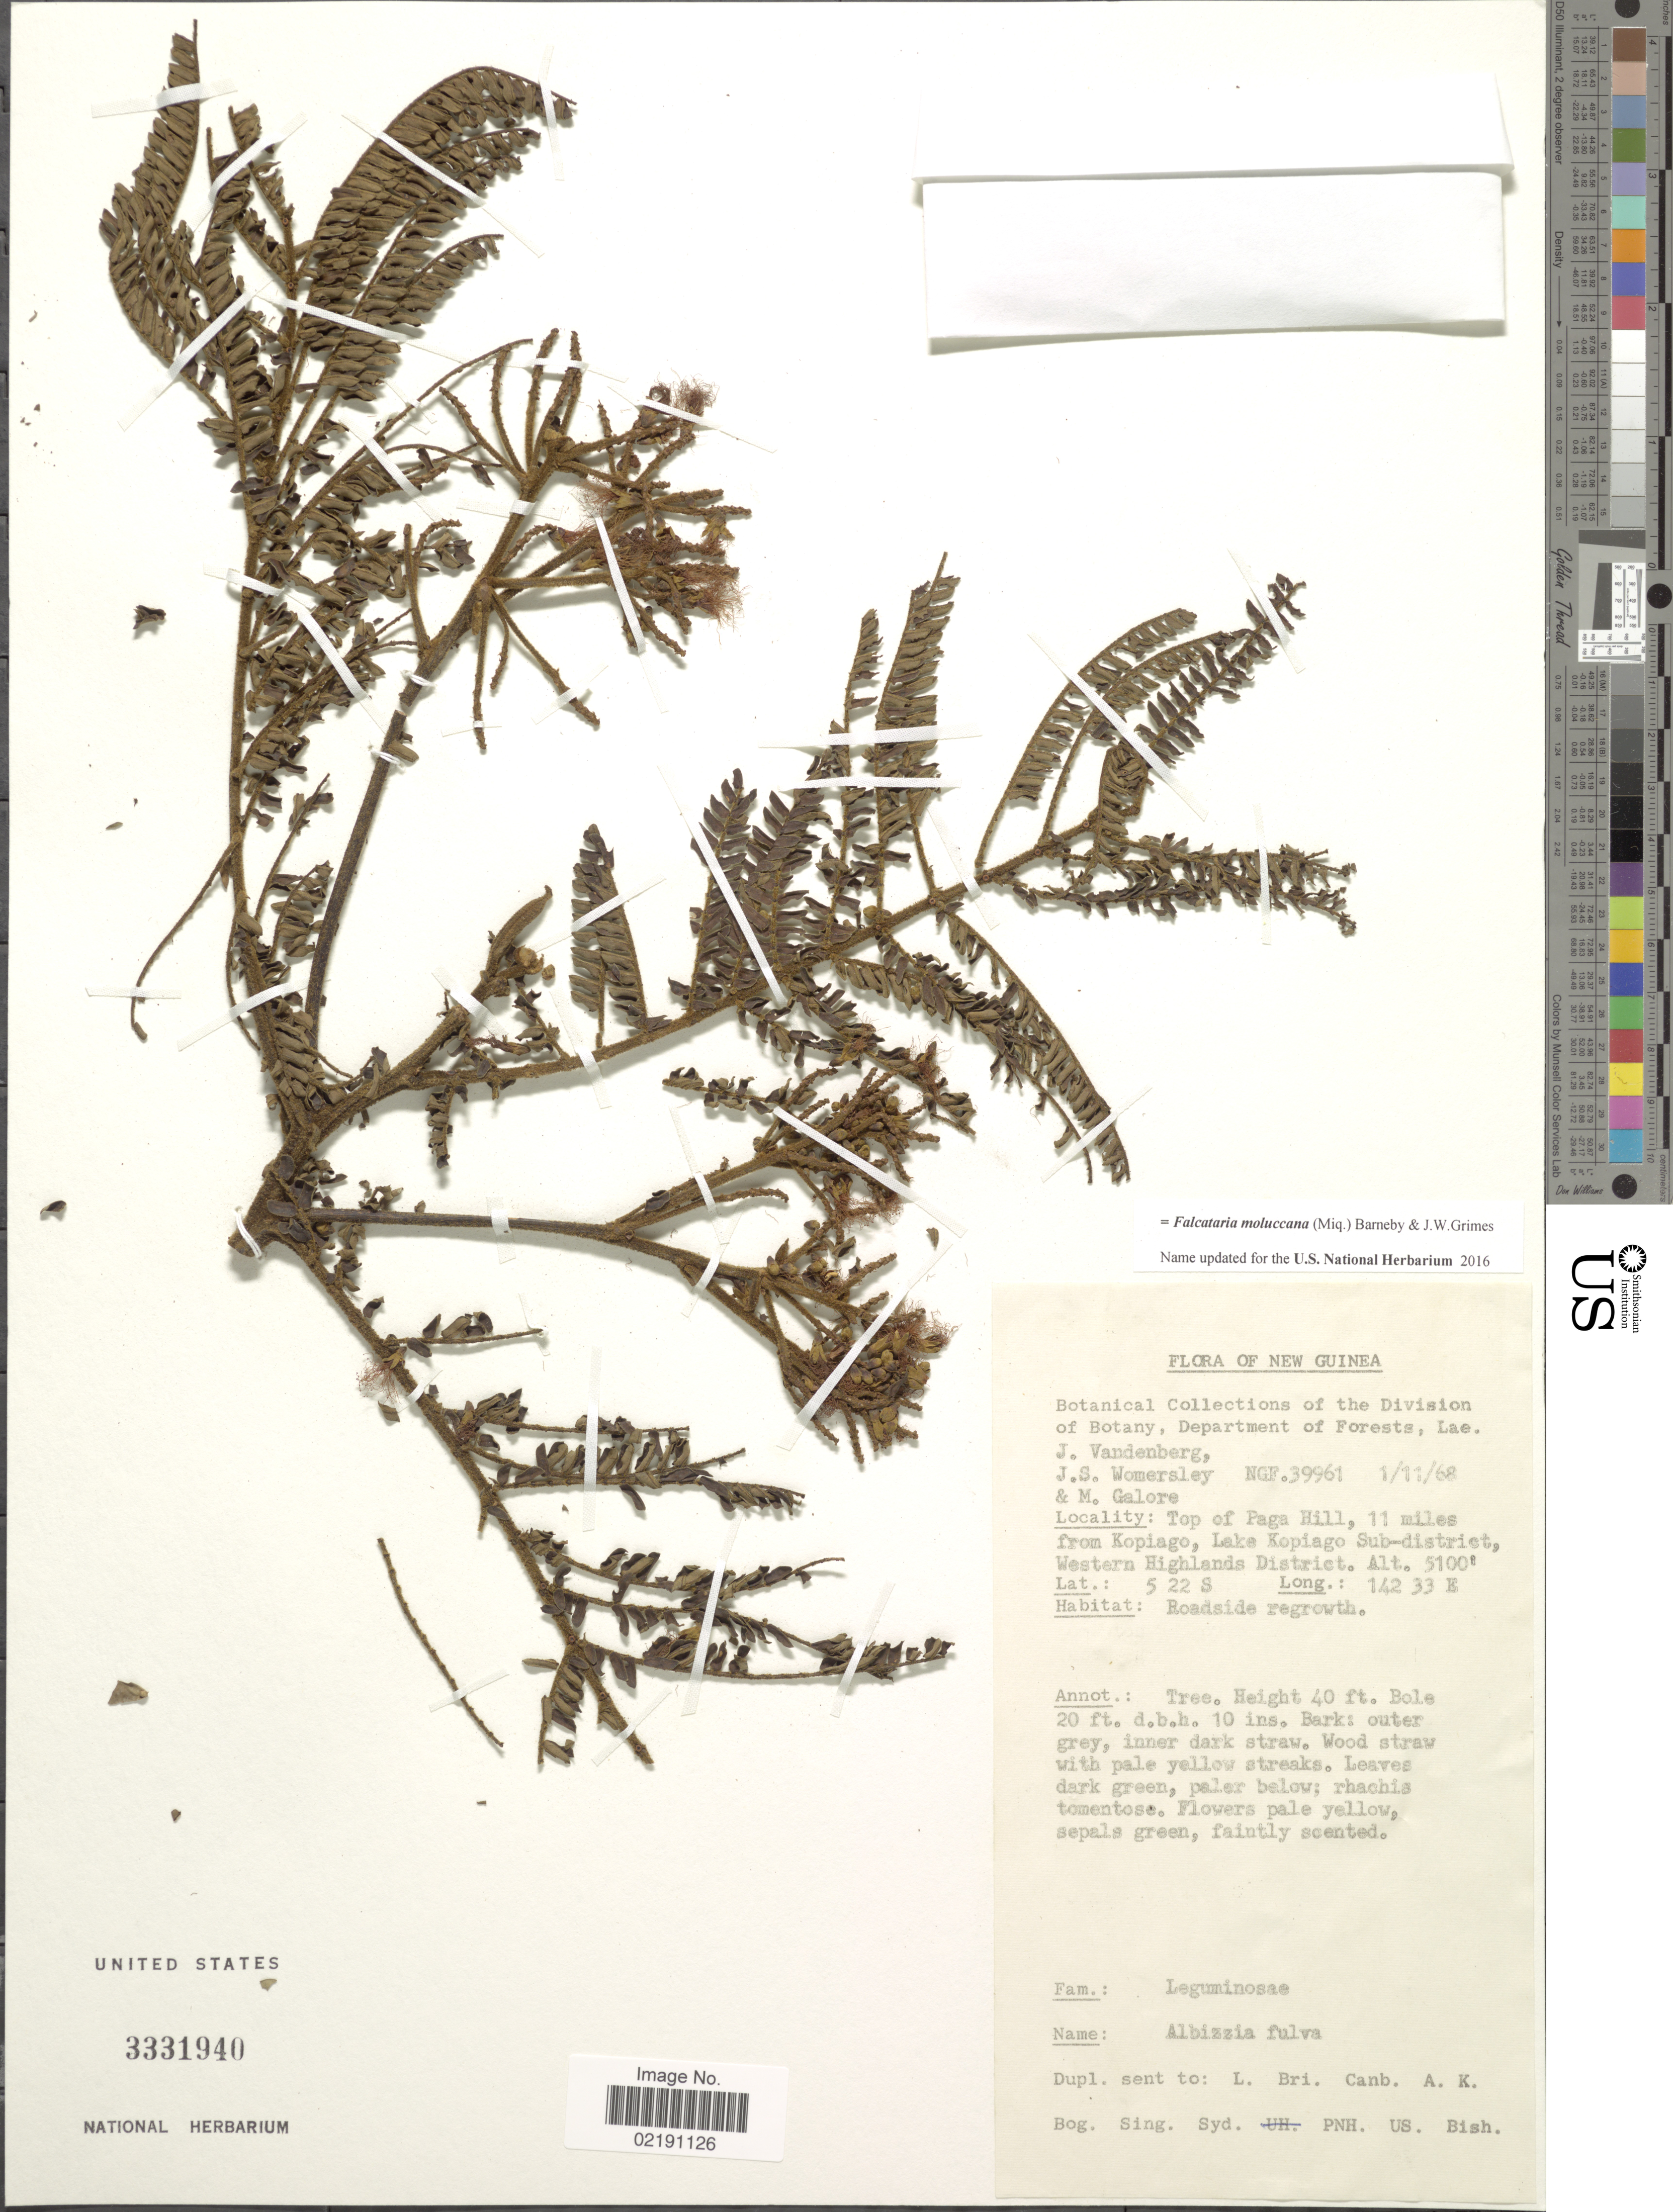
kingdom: Plantae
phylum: Tracheophyta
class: Magnoliopsida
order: Fabales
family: Fabaceae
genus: Falcataria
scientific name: Falcataria moluccana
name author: (Miq.) Barneby & Grimes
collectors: J. Vandenberg, J. S. Womersley & M. Galore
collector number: NGF39961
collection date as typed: Transcribed d/m/y: 1/11/68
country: Papua New Guinea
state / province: Western Highlands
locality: New Guinea. Top of Paga Hill, 11 miles from Kopiago, Lake Kopiago Sub-district, Western Highlands District.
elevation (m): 1554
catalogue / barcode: US 3331940